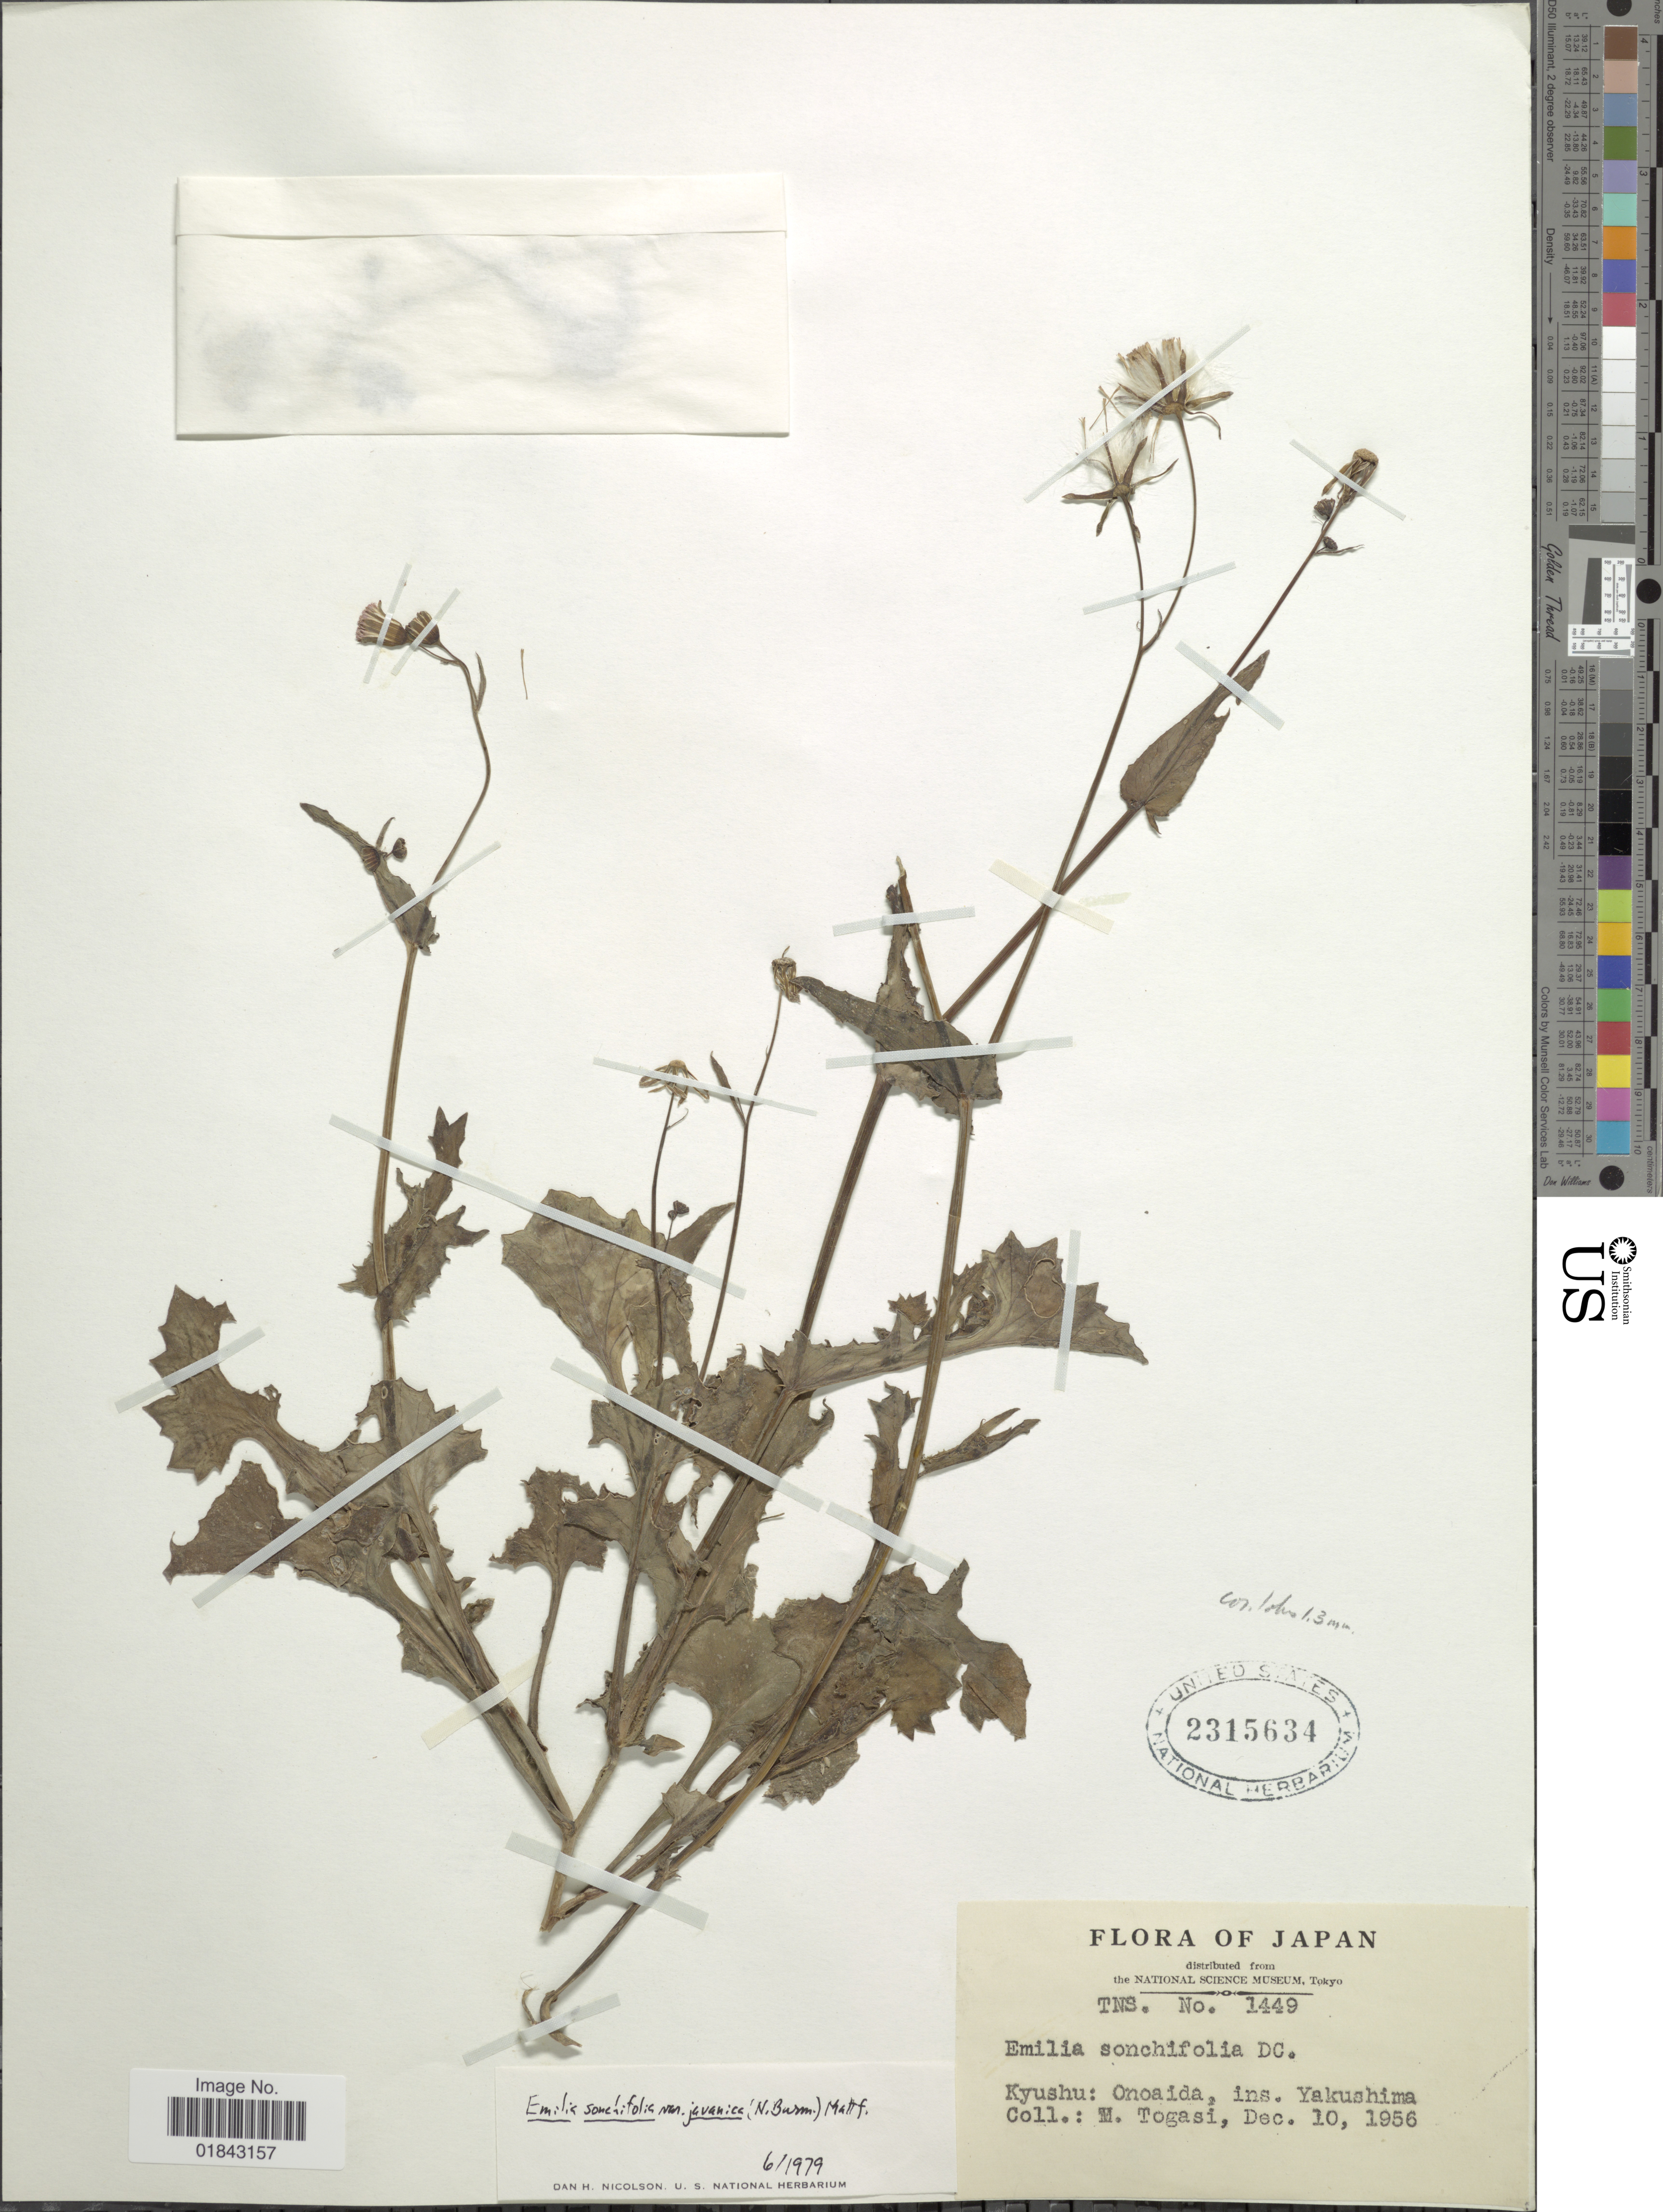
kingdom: Plantae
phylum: Tracheophyta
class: Magnoliopsida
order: Asterales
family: Asteraceae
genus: Emilia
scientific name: Emilia sonchifolia var. javanica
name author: (Burm. f.) Mattf.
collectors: M. Togasi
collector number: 1449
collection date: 1956-12-10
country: Japan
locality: Kyushi: Onoaida, ins. Yakushima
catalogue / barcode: US 2315634